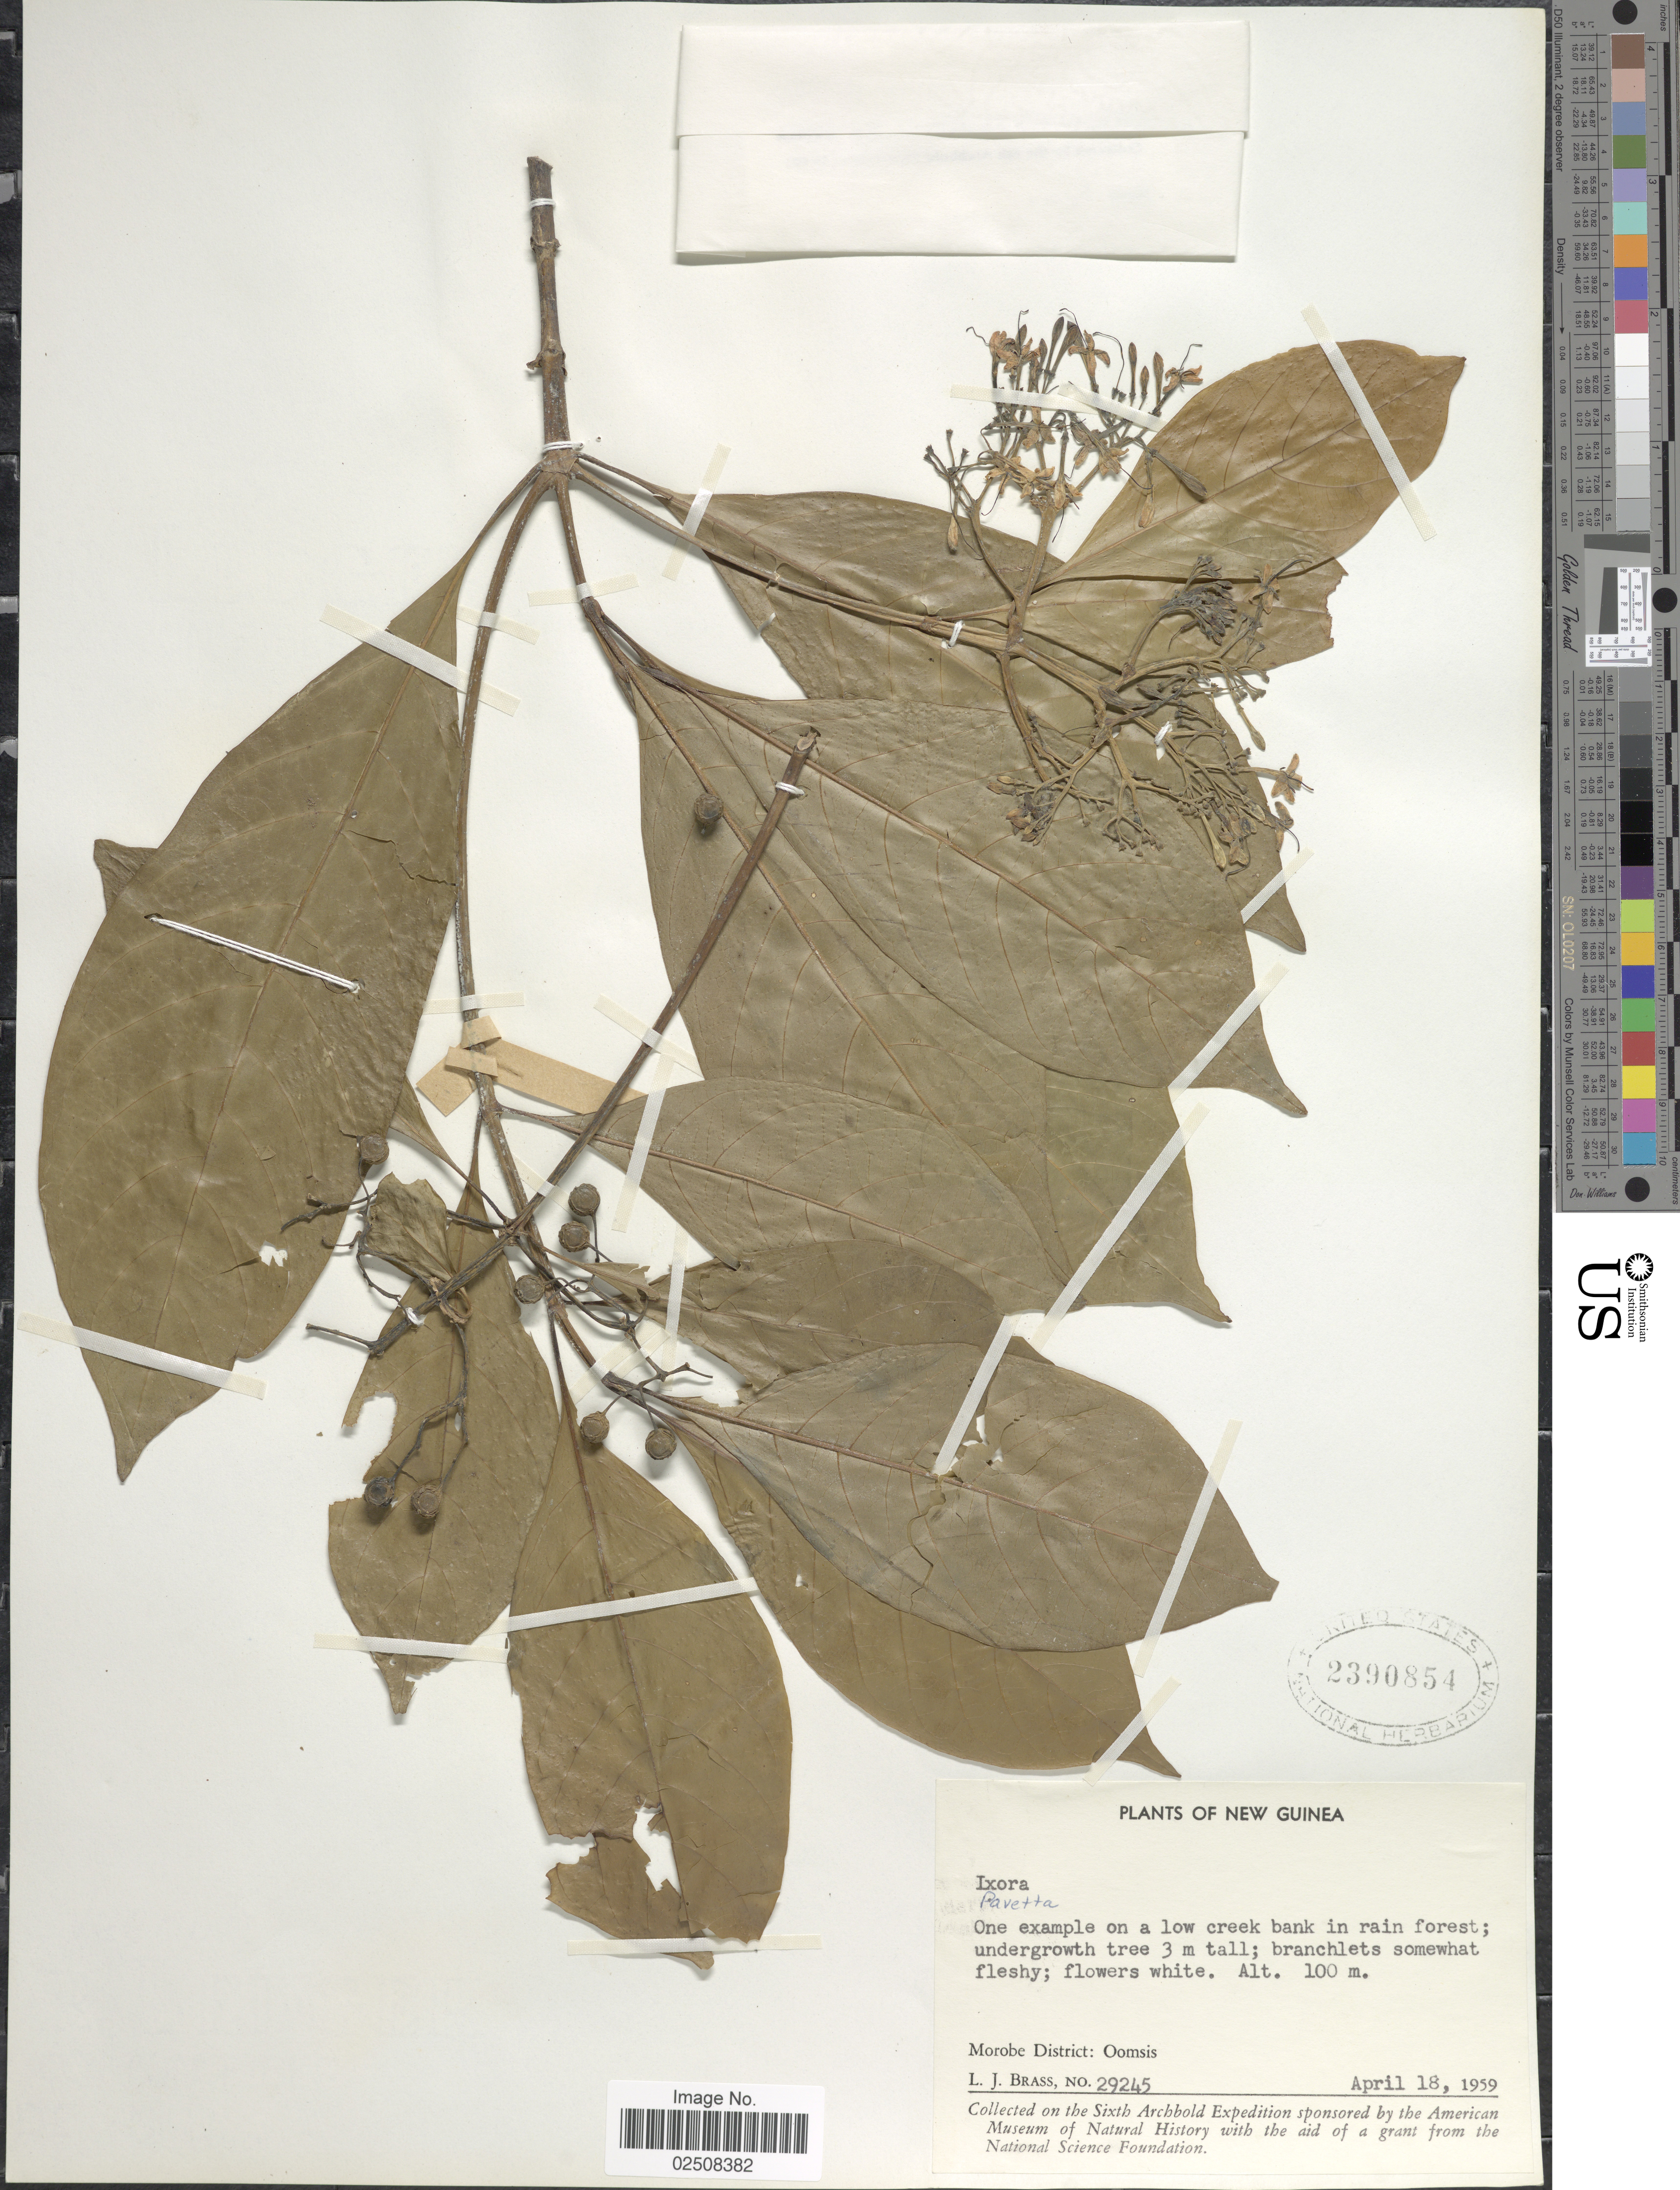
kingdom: Plantae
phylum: Tracheophyta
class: Magnoliopsida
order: Gentianales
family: Rubiaceae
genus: Pavetta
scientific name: Pavetta sp.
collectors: L. J. Brass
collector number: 29245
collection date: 1959-04-18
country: Papua New Guinea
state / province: Morobe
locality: Morobe District: Oomsis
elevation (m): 100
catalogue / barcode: US 2390854